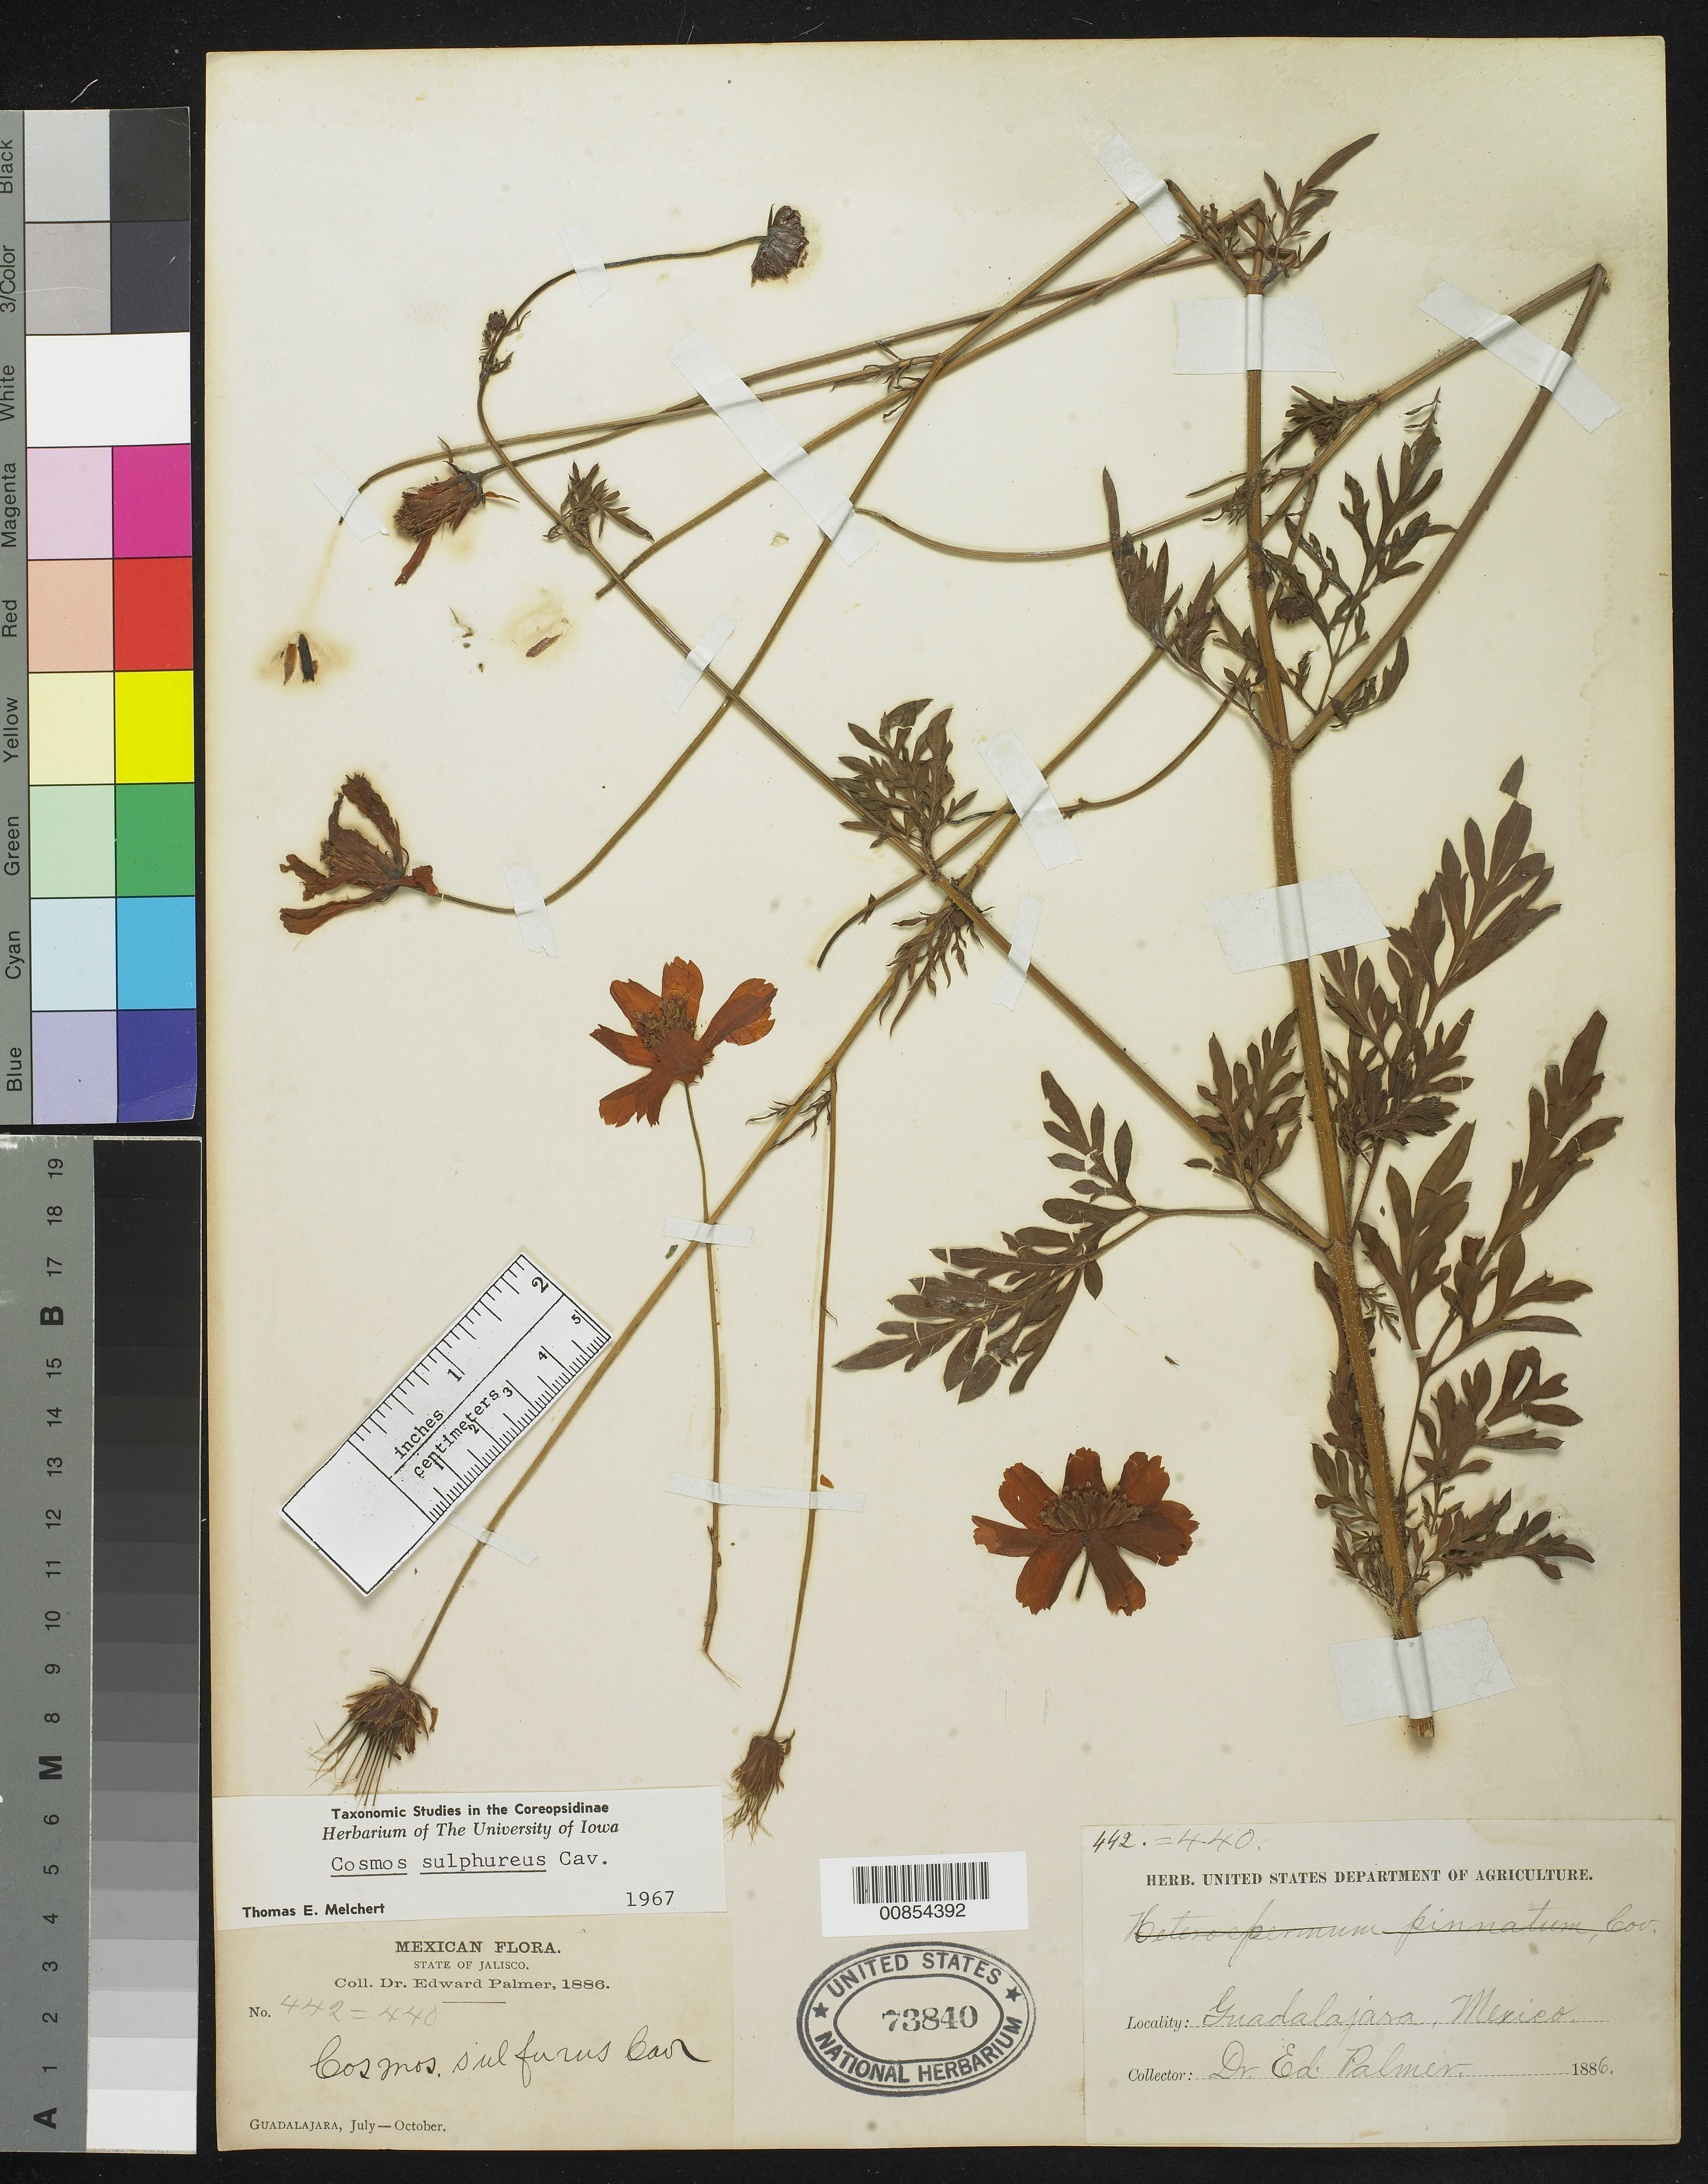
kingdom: Plantae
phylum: Tracheophyta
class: Magnoliopsida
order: Asterales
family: Asteraceae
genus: Cosmos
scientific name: Cosmos sulphureus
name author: Cav.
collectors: E. Palmer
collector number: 442 = 440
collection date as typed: Jul 1886 to -- Oct 1886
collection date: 1886-07/1886-10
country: Mexico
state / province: Jalisco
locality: Guadalajara, Jalisco.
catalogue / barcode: US 73840